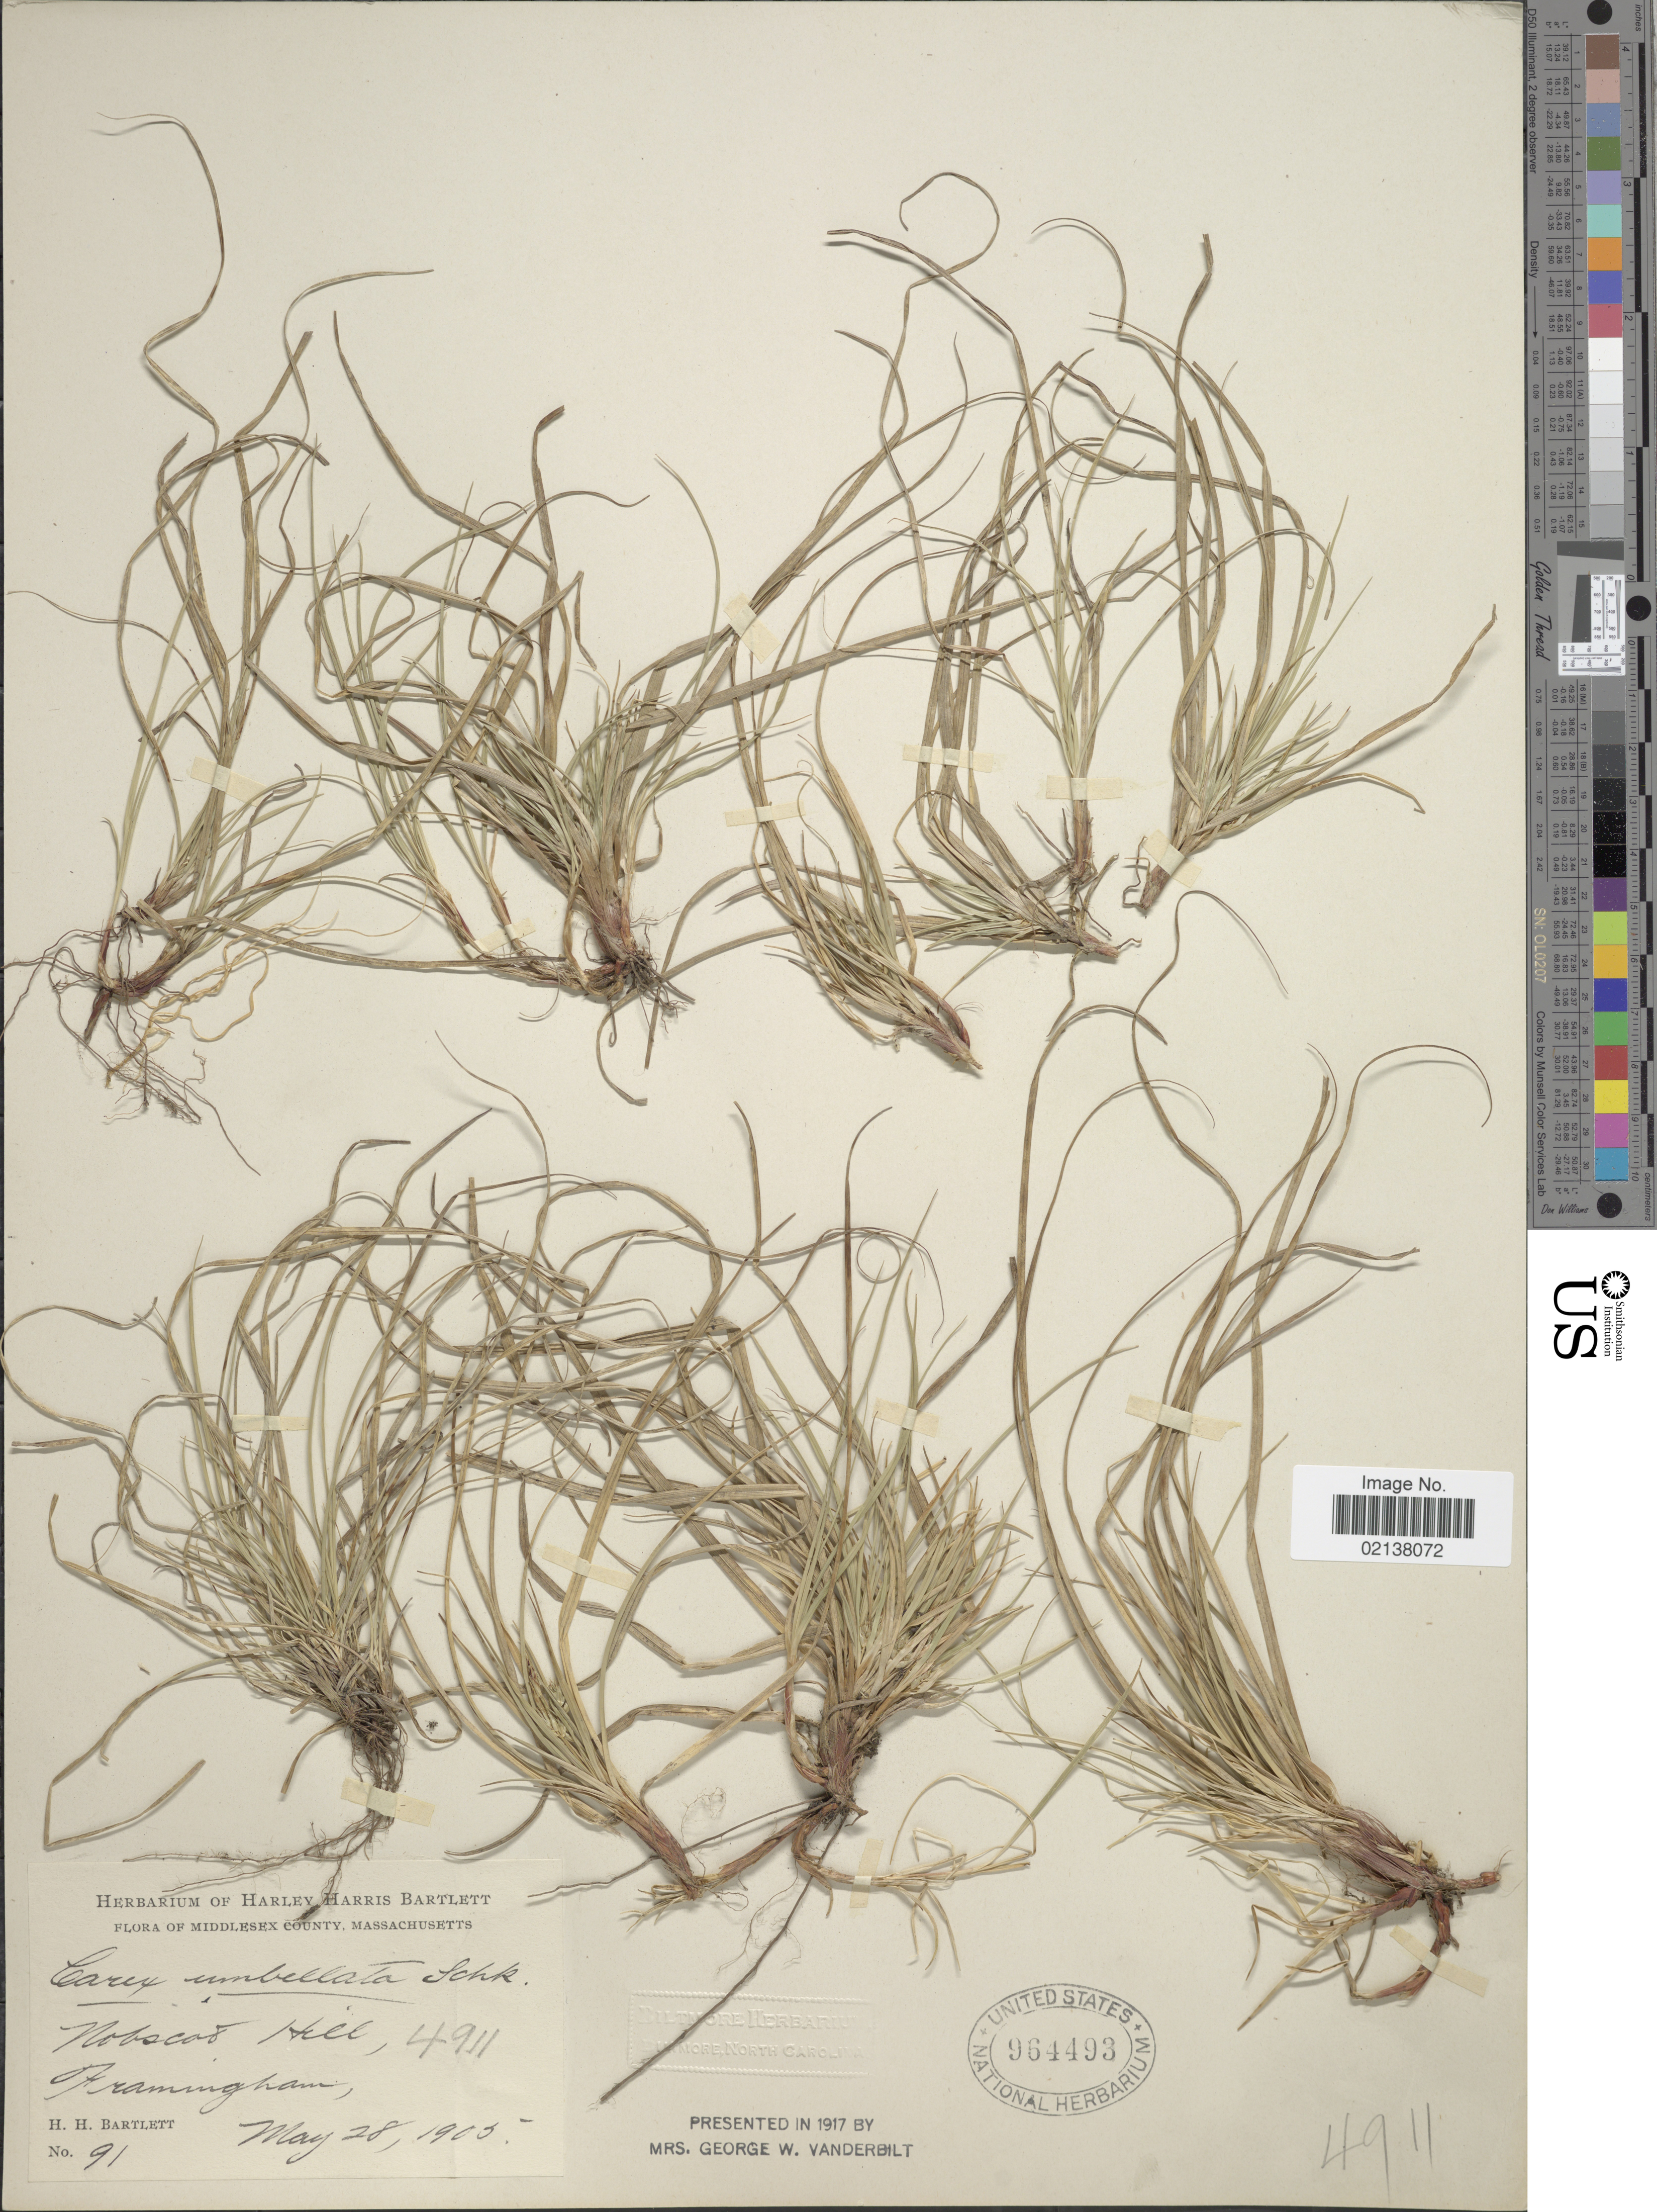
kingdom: Plantae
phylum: Tracheophyta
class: Liliopsida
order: Poales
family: Cyperaceae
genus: Carex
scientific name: Carex umbellata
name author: Schkuhr ex Willd.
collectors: H. H. Bartlett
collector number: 91/4911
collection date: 1905-05-28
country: United States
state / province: Massachusetts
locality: Middlesex County, Massachusetts, Nobscot Hill, Framingham.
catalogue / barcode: US 964493